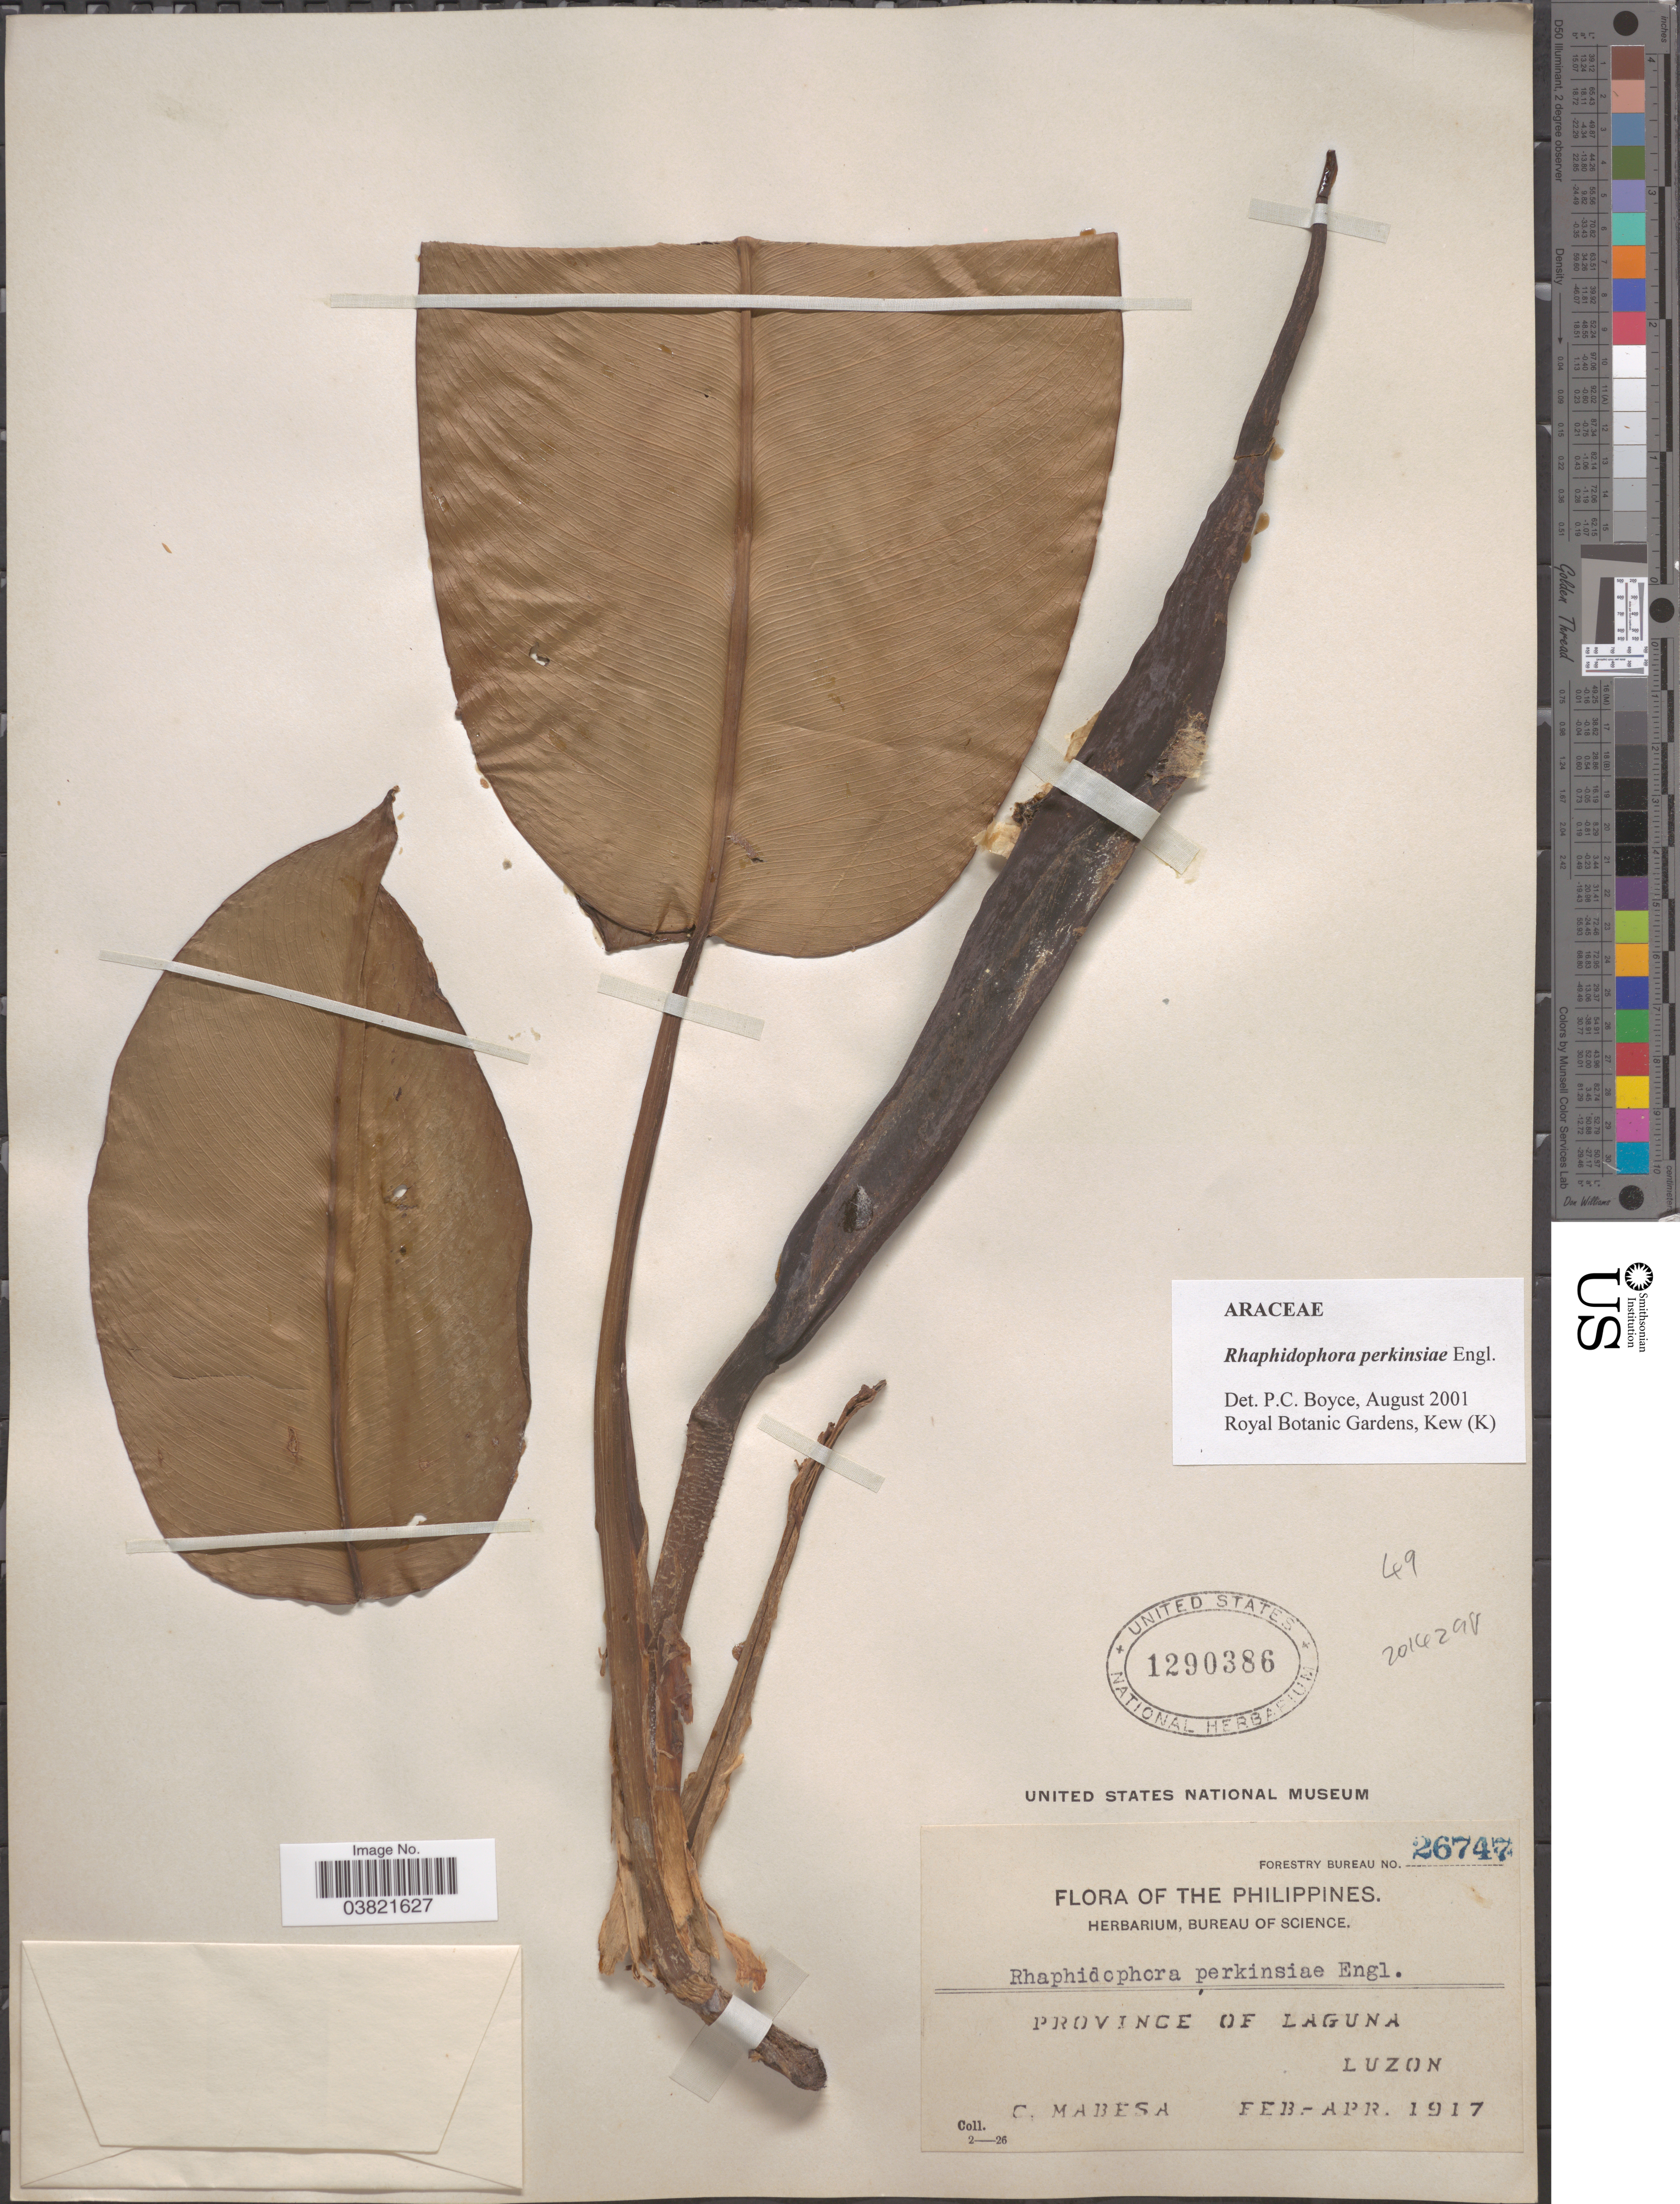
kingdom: Plantae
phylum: Tracheophyta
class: Liliopsida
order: Alismatales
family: Araceae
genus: Rhaphidophora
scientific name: Rhaphidophora perkinsiae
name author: Engl.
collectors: C. Mabesa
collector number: Forestry Bureau 26747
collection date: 1917-02/1917-04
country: Philippines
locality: Province of Laguna. Luzon.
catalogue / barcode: US 1290386